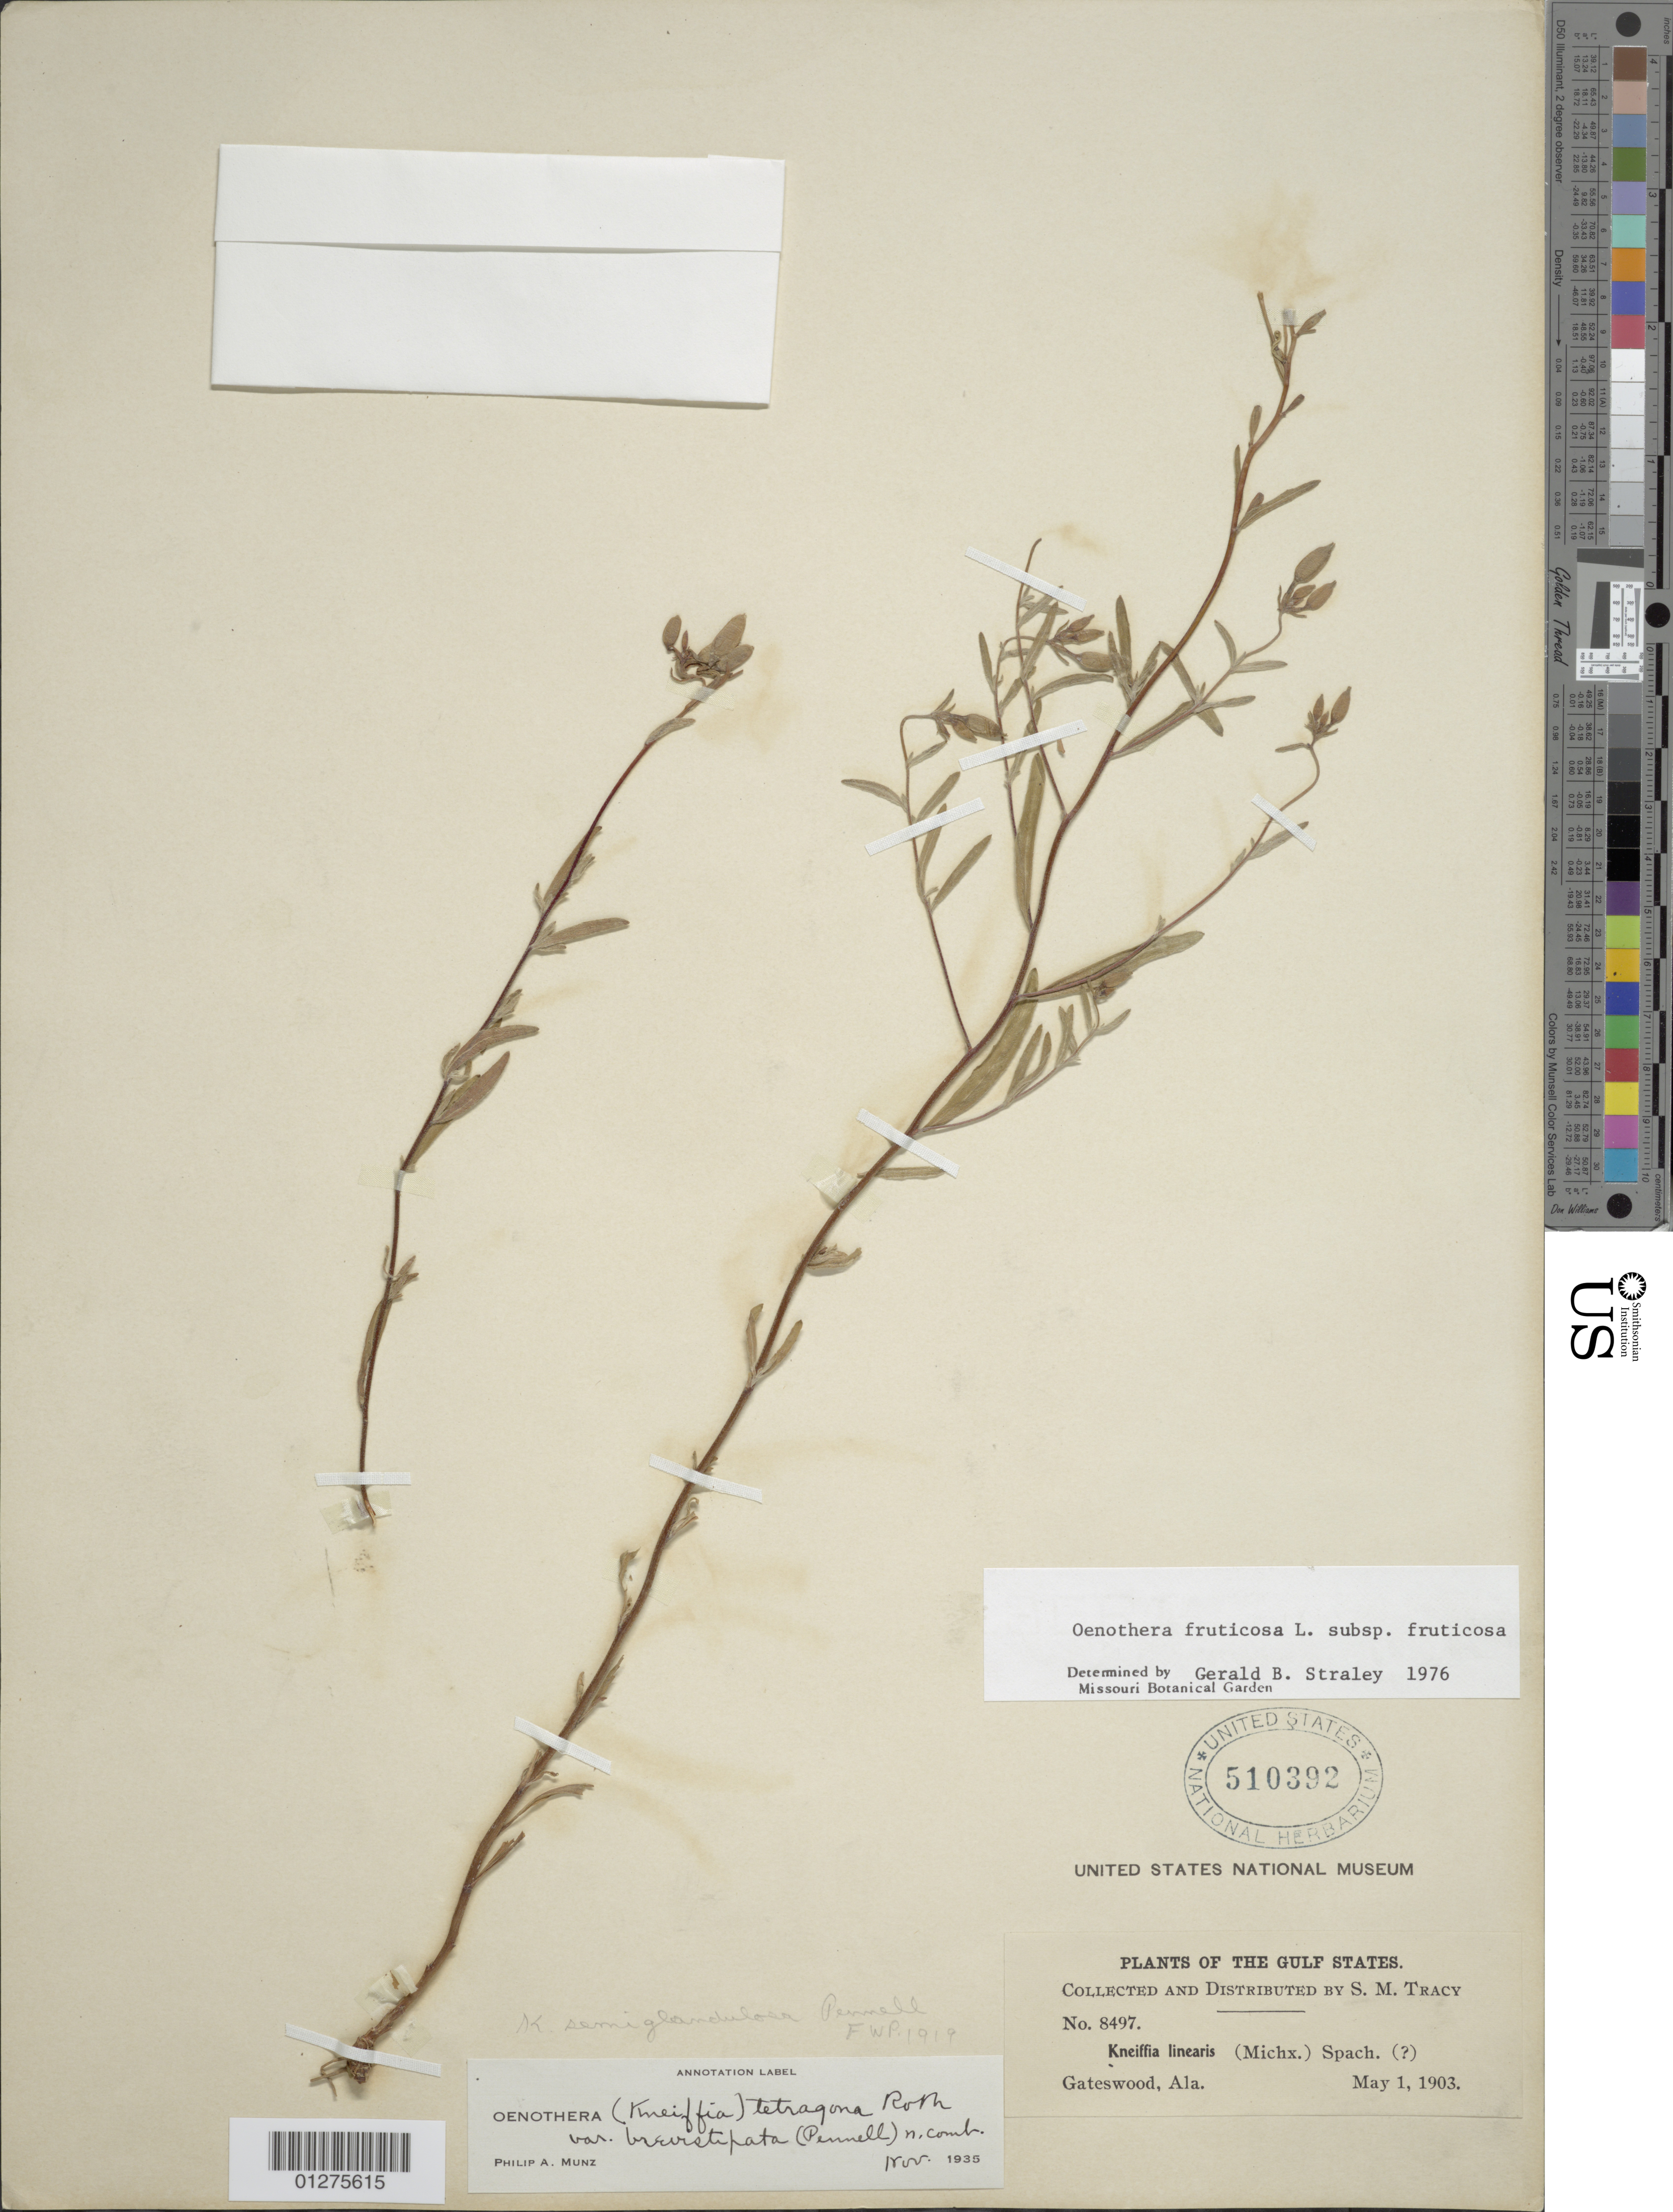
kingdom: Plantae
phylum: Tracheophyta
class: Magnoliopsida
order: Myrtales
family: Onagraceae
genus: Oenothera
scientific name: Oenothera fruticosa subsp. fruticosa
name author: L.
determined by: Straley, G. B.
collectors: S. M. Tracy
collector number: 8497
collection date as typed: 01 May 1903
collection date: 1903-05-01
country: United States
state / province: Alabama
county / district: Baldwin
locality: Gateswood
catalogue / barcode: US 510392